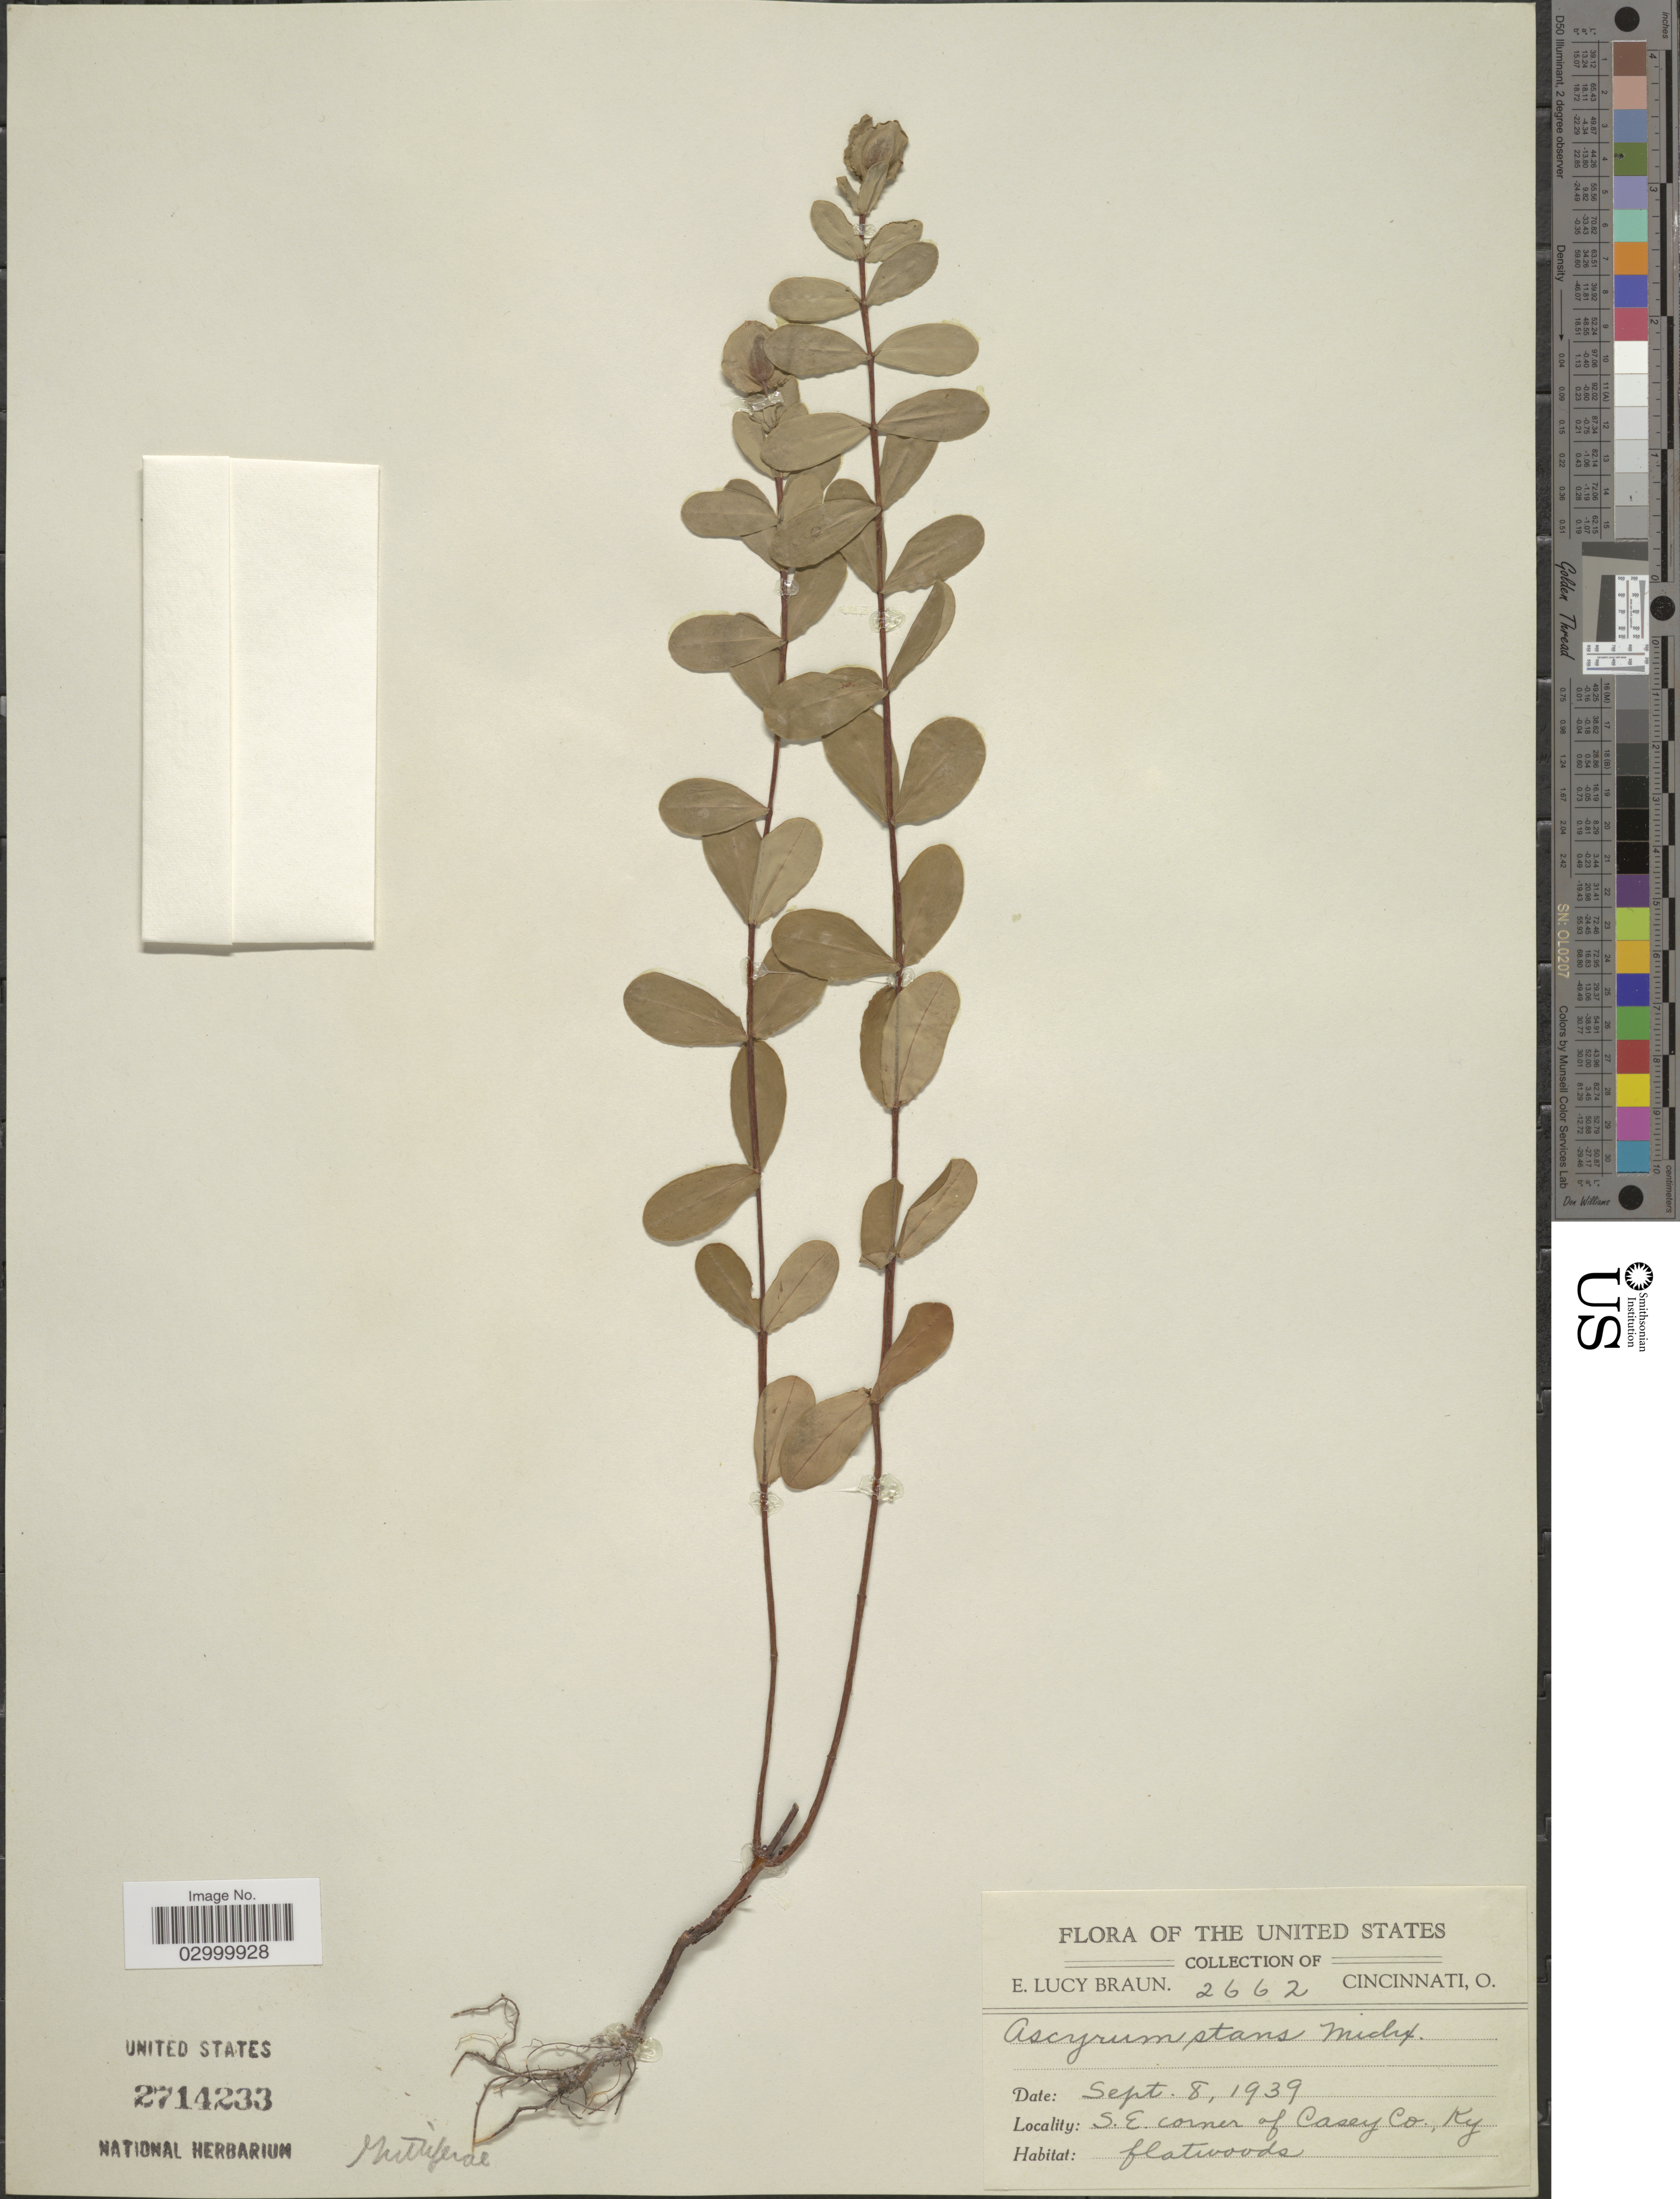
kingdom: Plantae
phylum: Tracheophyta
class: Magnoliopsida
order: Malpighiales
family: Hypericaceae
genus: Hypericum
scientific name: Hypericum crux-andreae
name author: (L.) Crantz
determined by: Strong, Mark T., (BOT), Smithsonian Institution - National Museum of Natural History (UNITED STATES)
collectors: E. L. Braun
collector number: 2662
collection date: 1939-09-08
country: United States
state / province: Kentucky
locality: S.E. corner of Casey Co., Ky.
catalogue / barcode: US 2714233